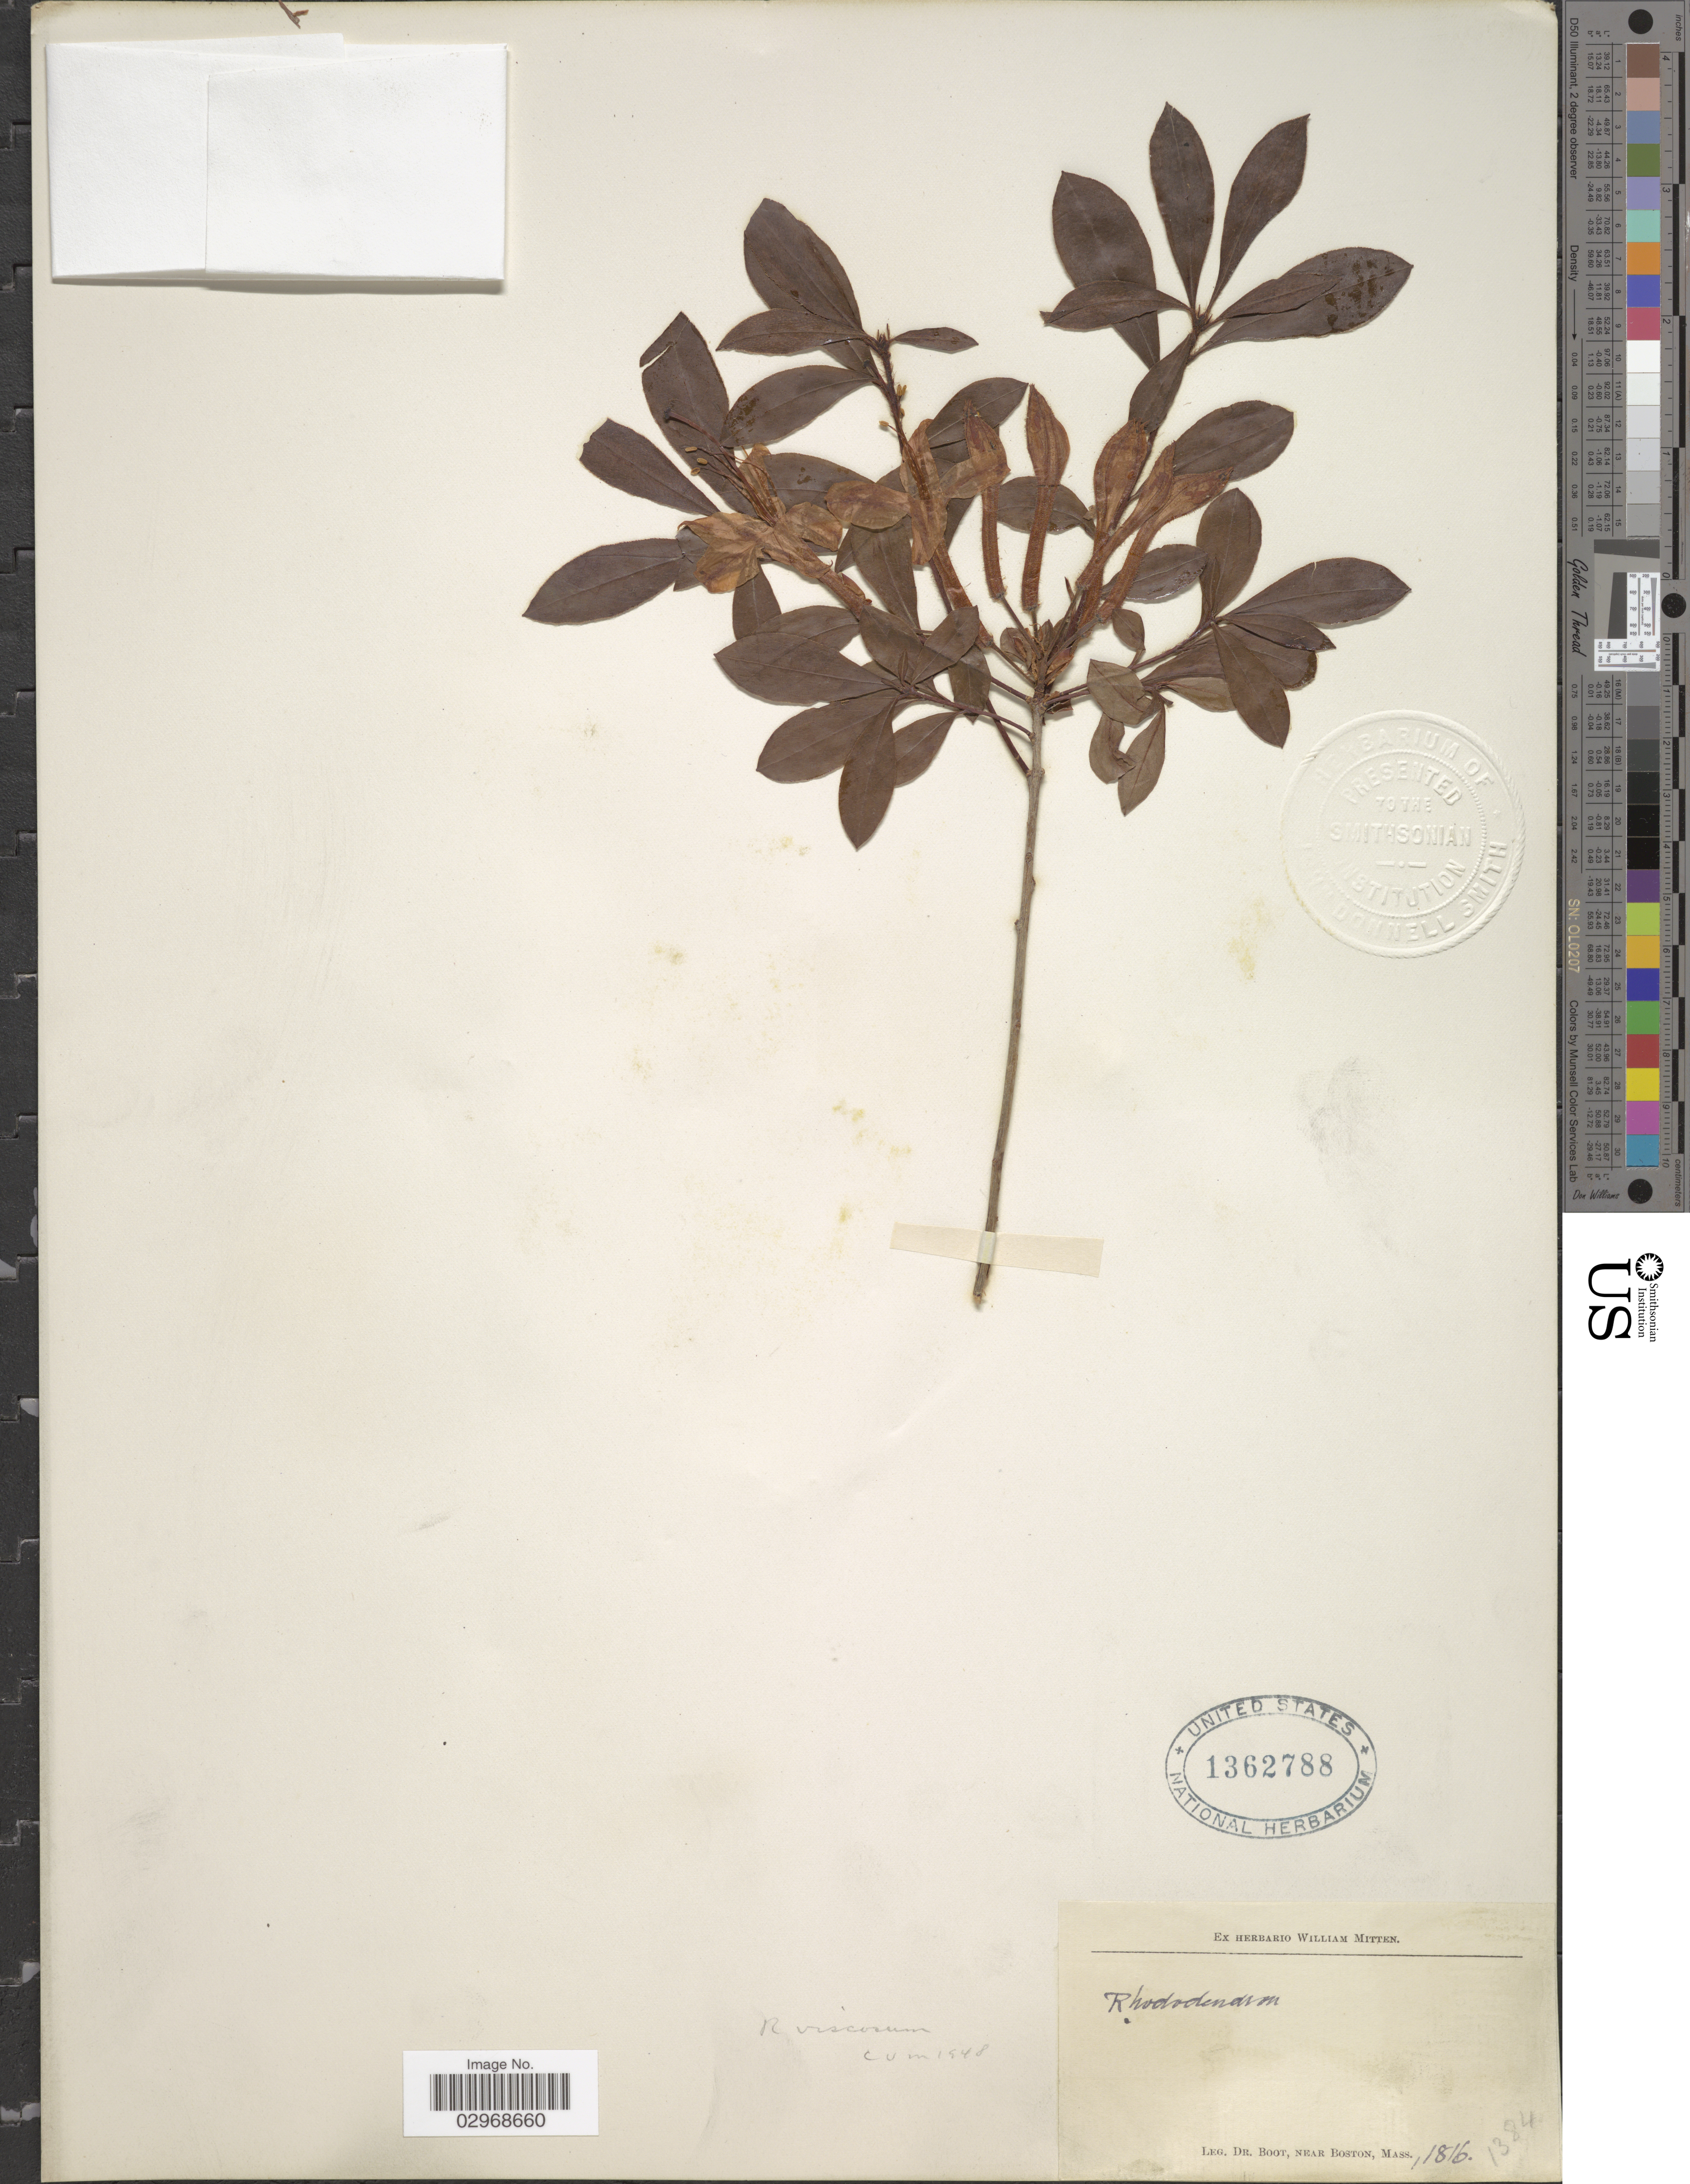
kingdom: Plantae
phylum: Tracheophyta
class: Magnoliopsida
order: Ericales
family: Ericaceae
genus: Rhododendron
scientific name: Rhododendron viscosum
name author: (L.) Torr.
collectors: Boot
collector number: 1384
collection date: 1816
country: United States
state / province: Massachusetts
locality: Near Boston.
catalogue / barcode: US 1362788